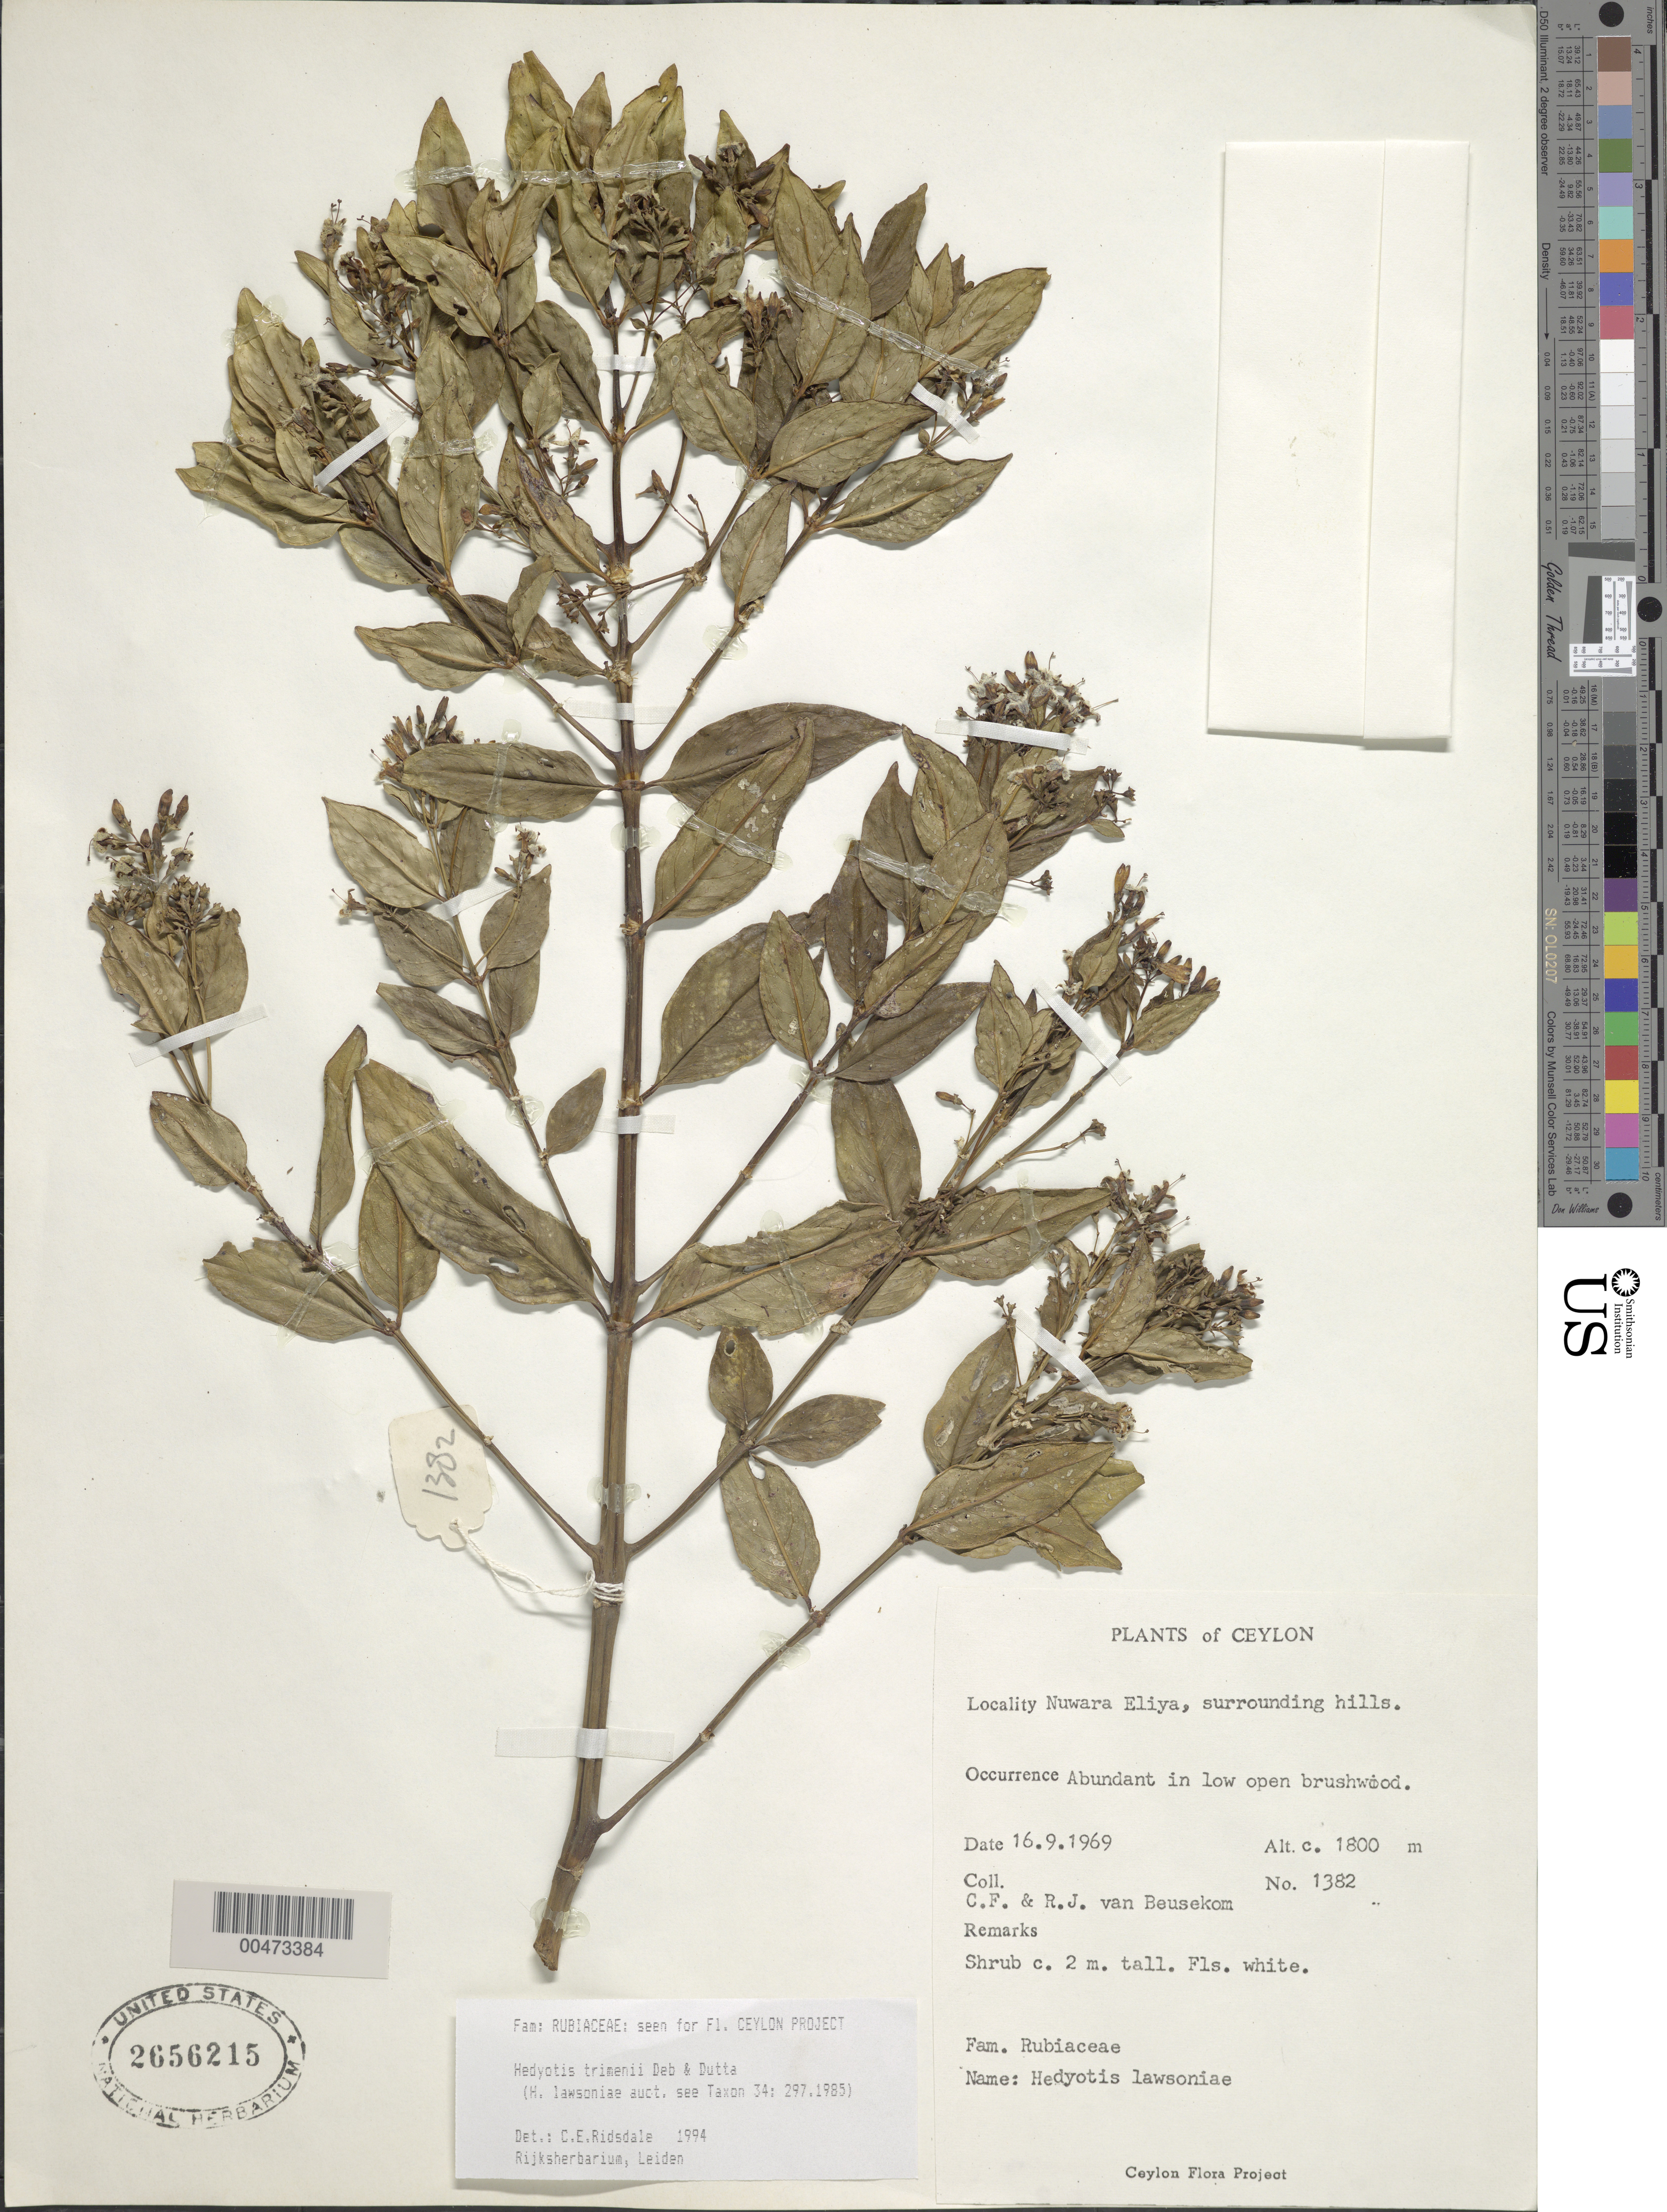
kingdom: Plantae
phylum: Tracheophyta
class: Magnoliopsida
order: Gentianales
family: Rubiaceae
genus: Hedyotis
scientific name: Hedyotis trimenii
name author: Deb & R. Dutta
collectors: C. F. Beusekom & R. Beusekom-Osinga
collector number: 1382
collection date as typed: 16 Sep 1969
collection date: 1969-09-16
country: Sri Lanka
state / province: Central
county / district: Nuwara Eliya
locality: Nuwara Eliya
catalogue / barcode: US 2656215